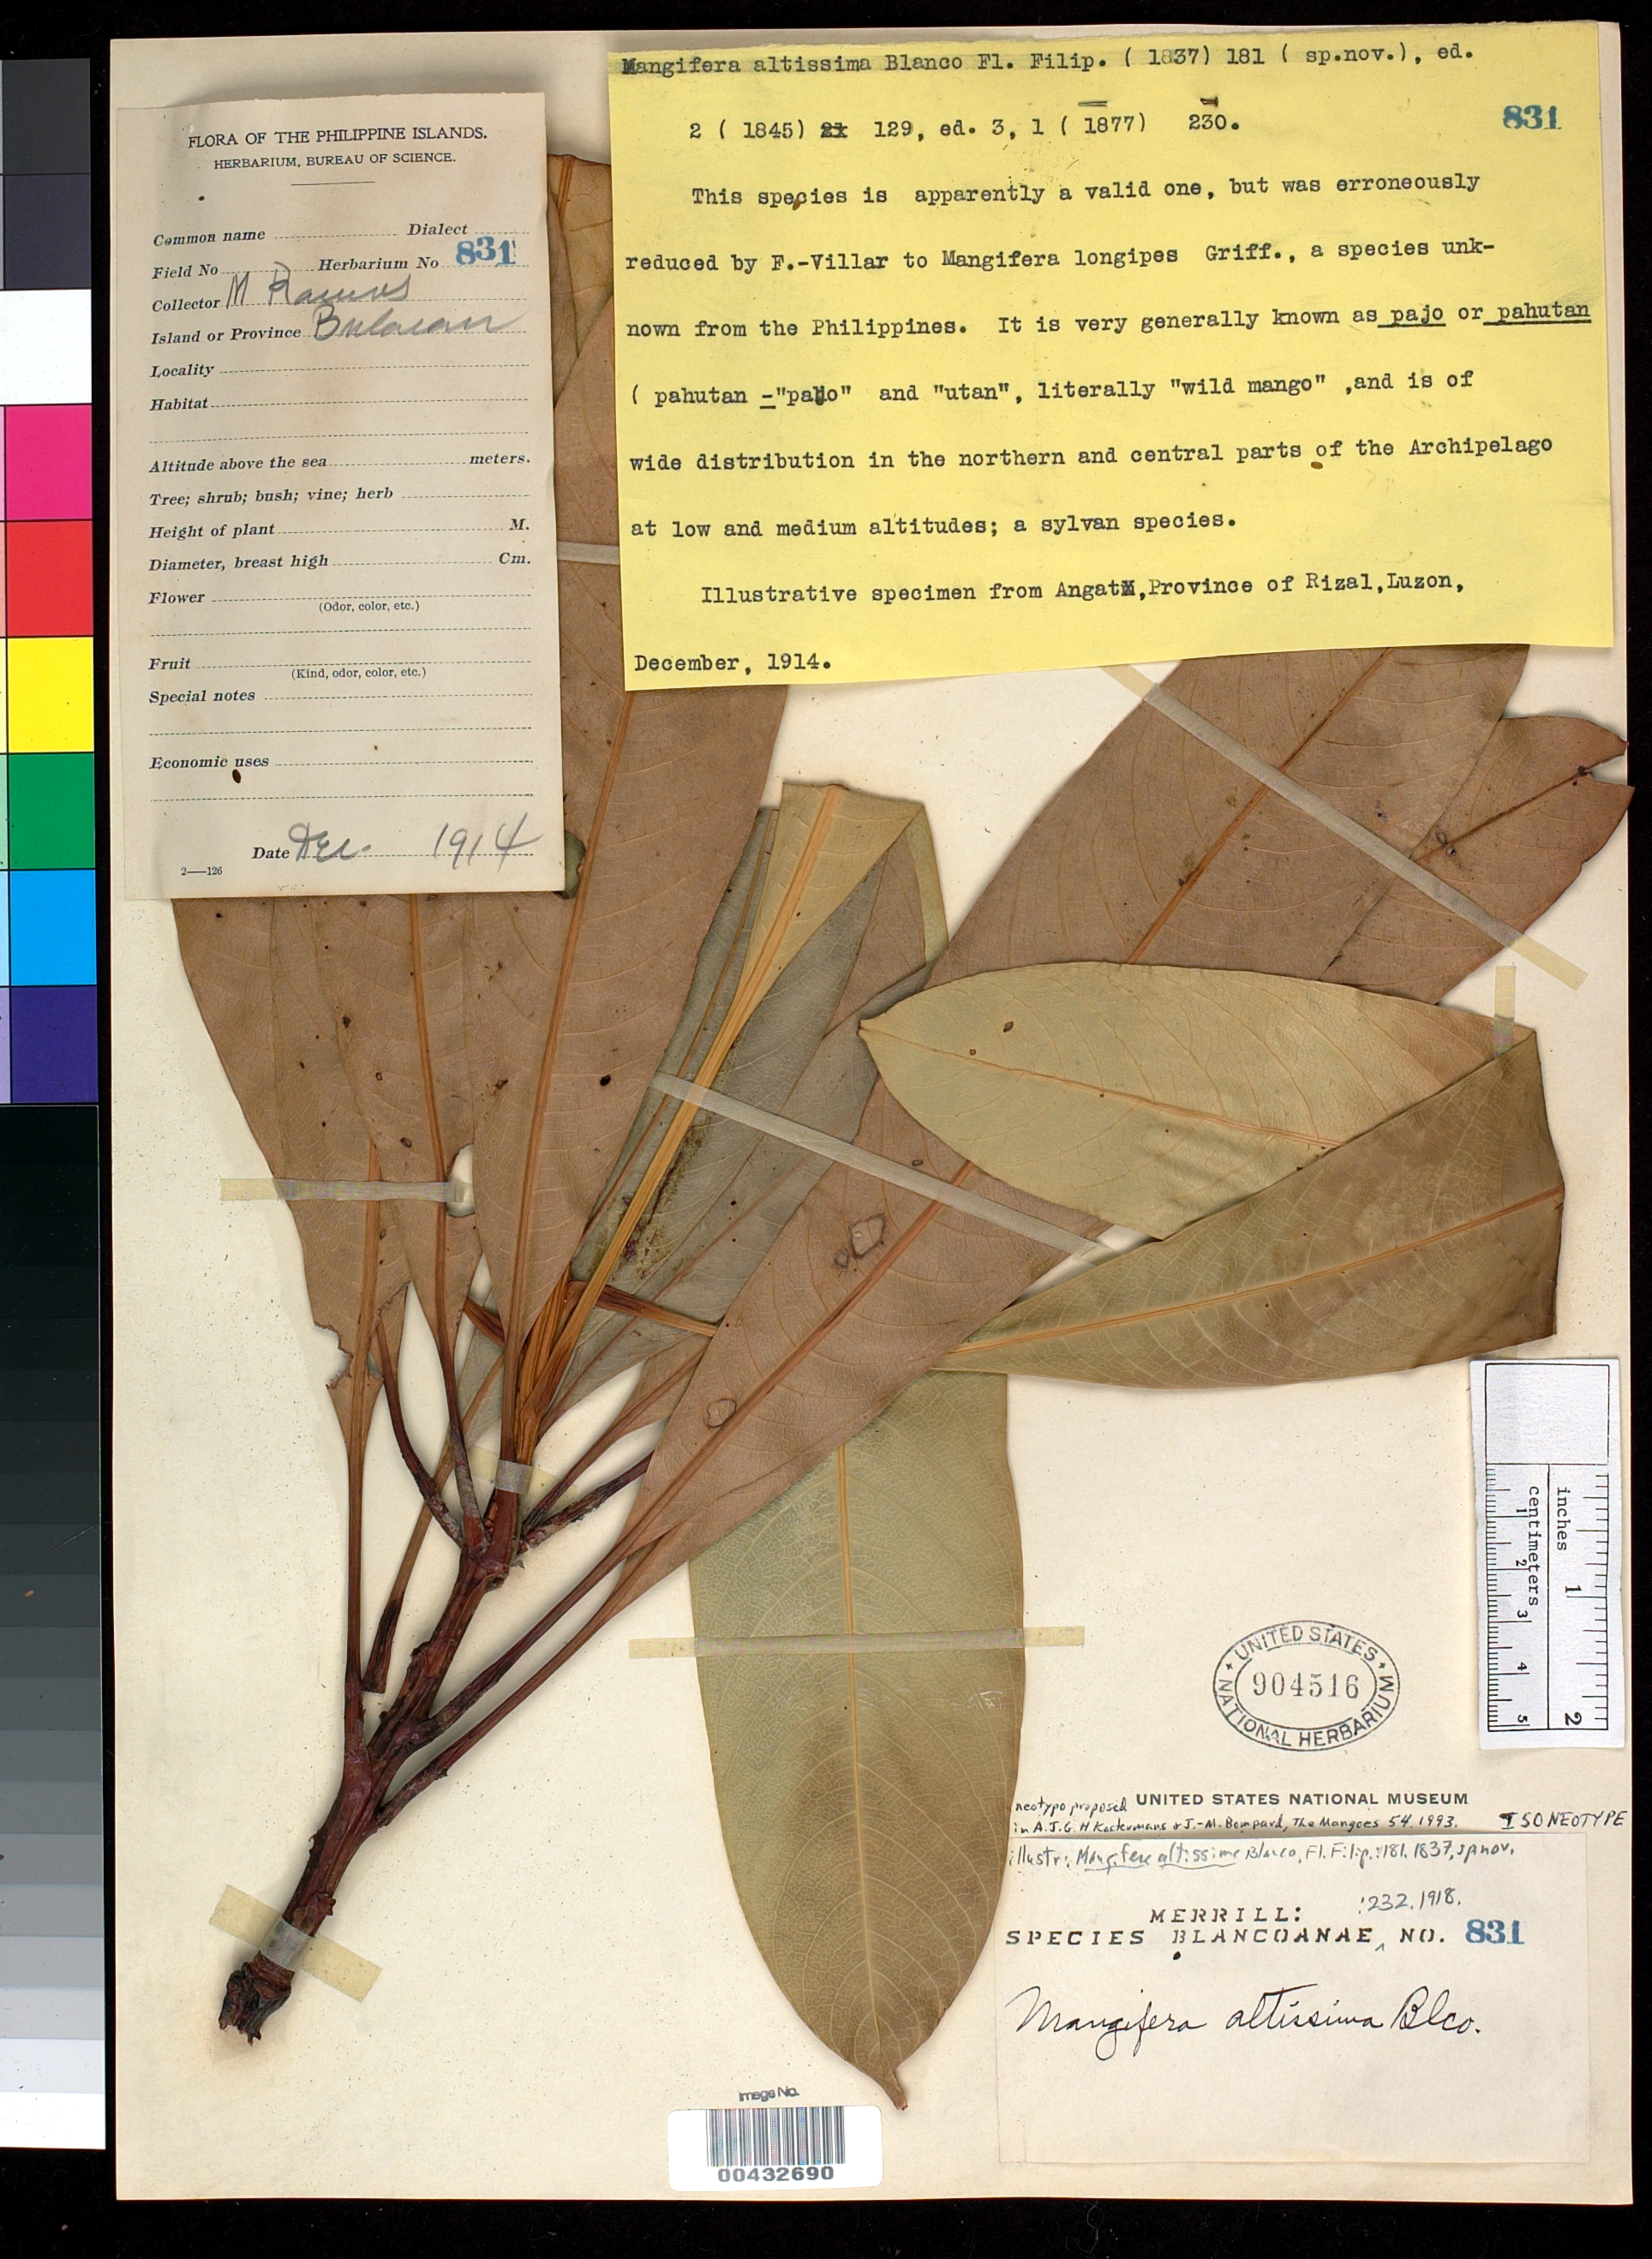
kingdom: Plantae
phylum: Tracheophyta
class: Magnoliopsida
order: Sapindales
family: Anacardiaceae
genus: Mangifera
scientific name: Mangifera altissima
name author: Blanco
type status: Isoneotype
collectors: M. Ramos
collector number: Sp. Blancoan. 0831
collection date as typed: Dec 1914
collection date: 1914-12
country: Philippines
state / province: Central Luzon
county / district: Bulacan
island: Luzon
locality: Angat.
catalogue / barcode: US 904516